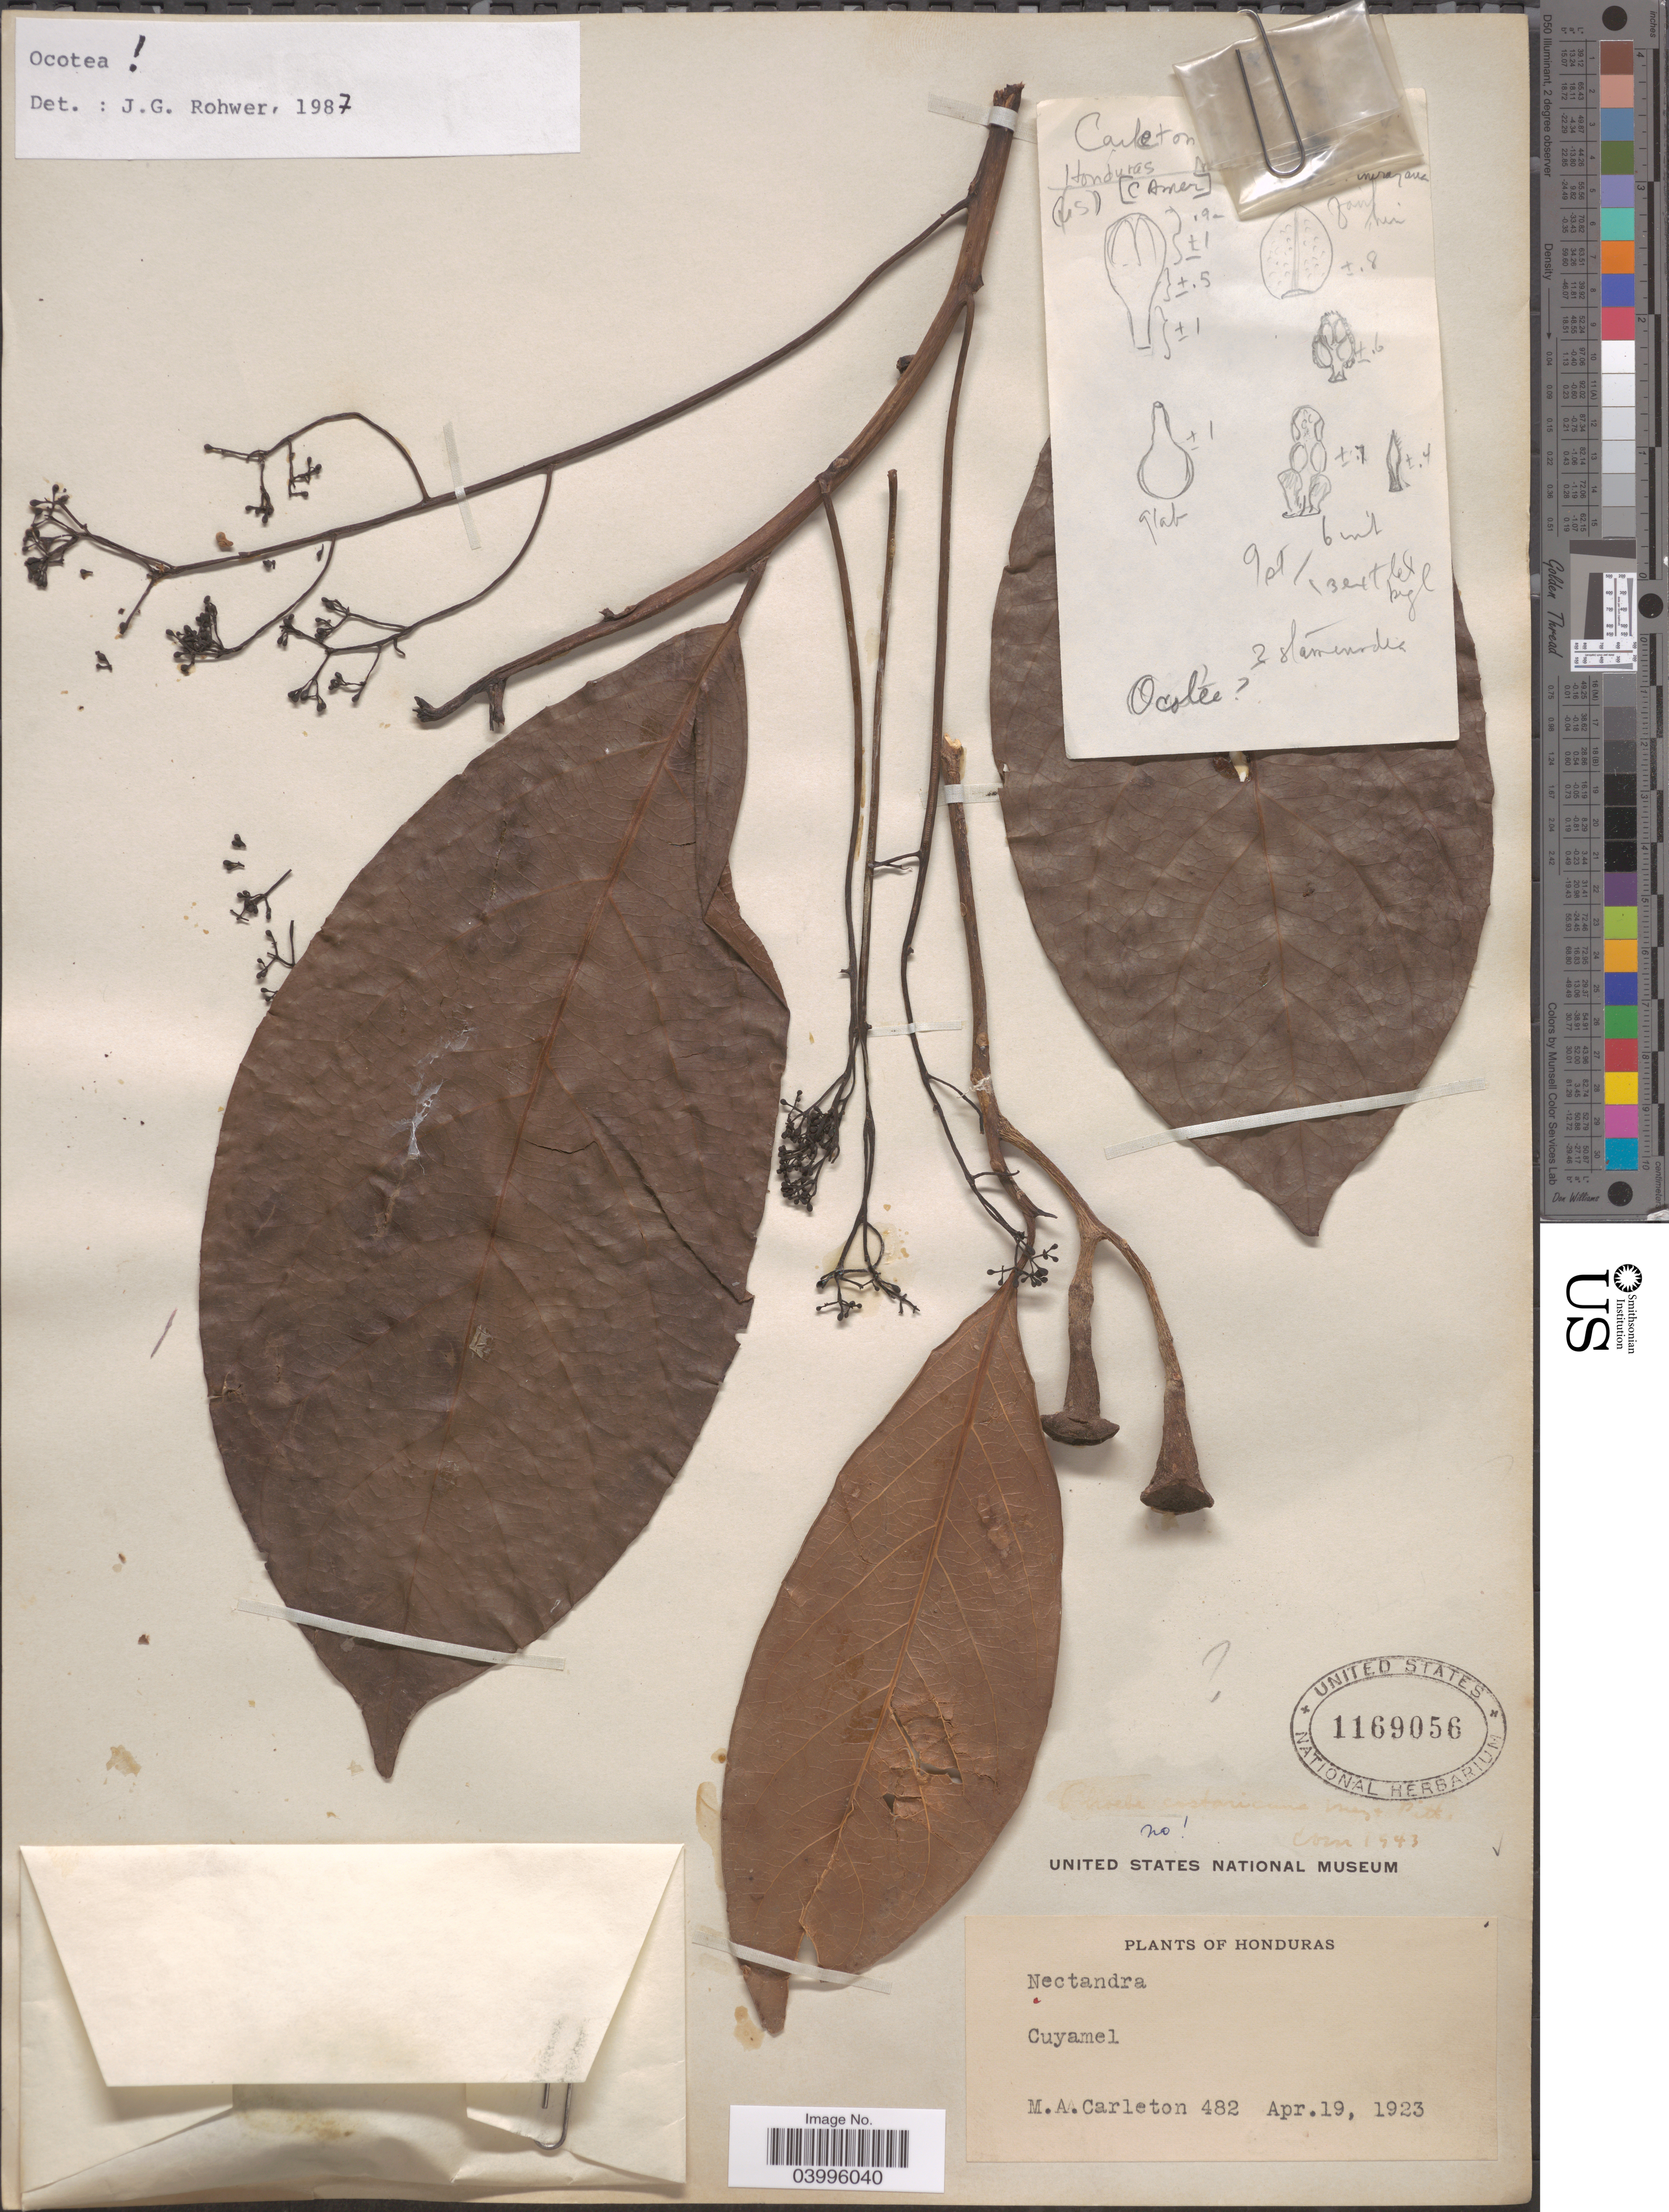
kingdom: Plantae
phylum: Tracheophyta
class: Magnoliopsida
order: Laurales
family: Lauraceae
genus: Ocotea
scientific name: Ocotea sp.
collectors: M. A. Carleton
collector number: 482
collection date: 1923-04-19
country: Honduras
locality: Cuyamel.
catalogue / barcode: US 1169056